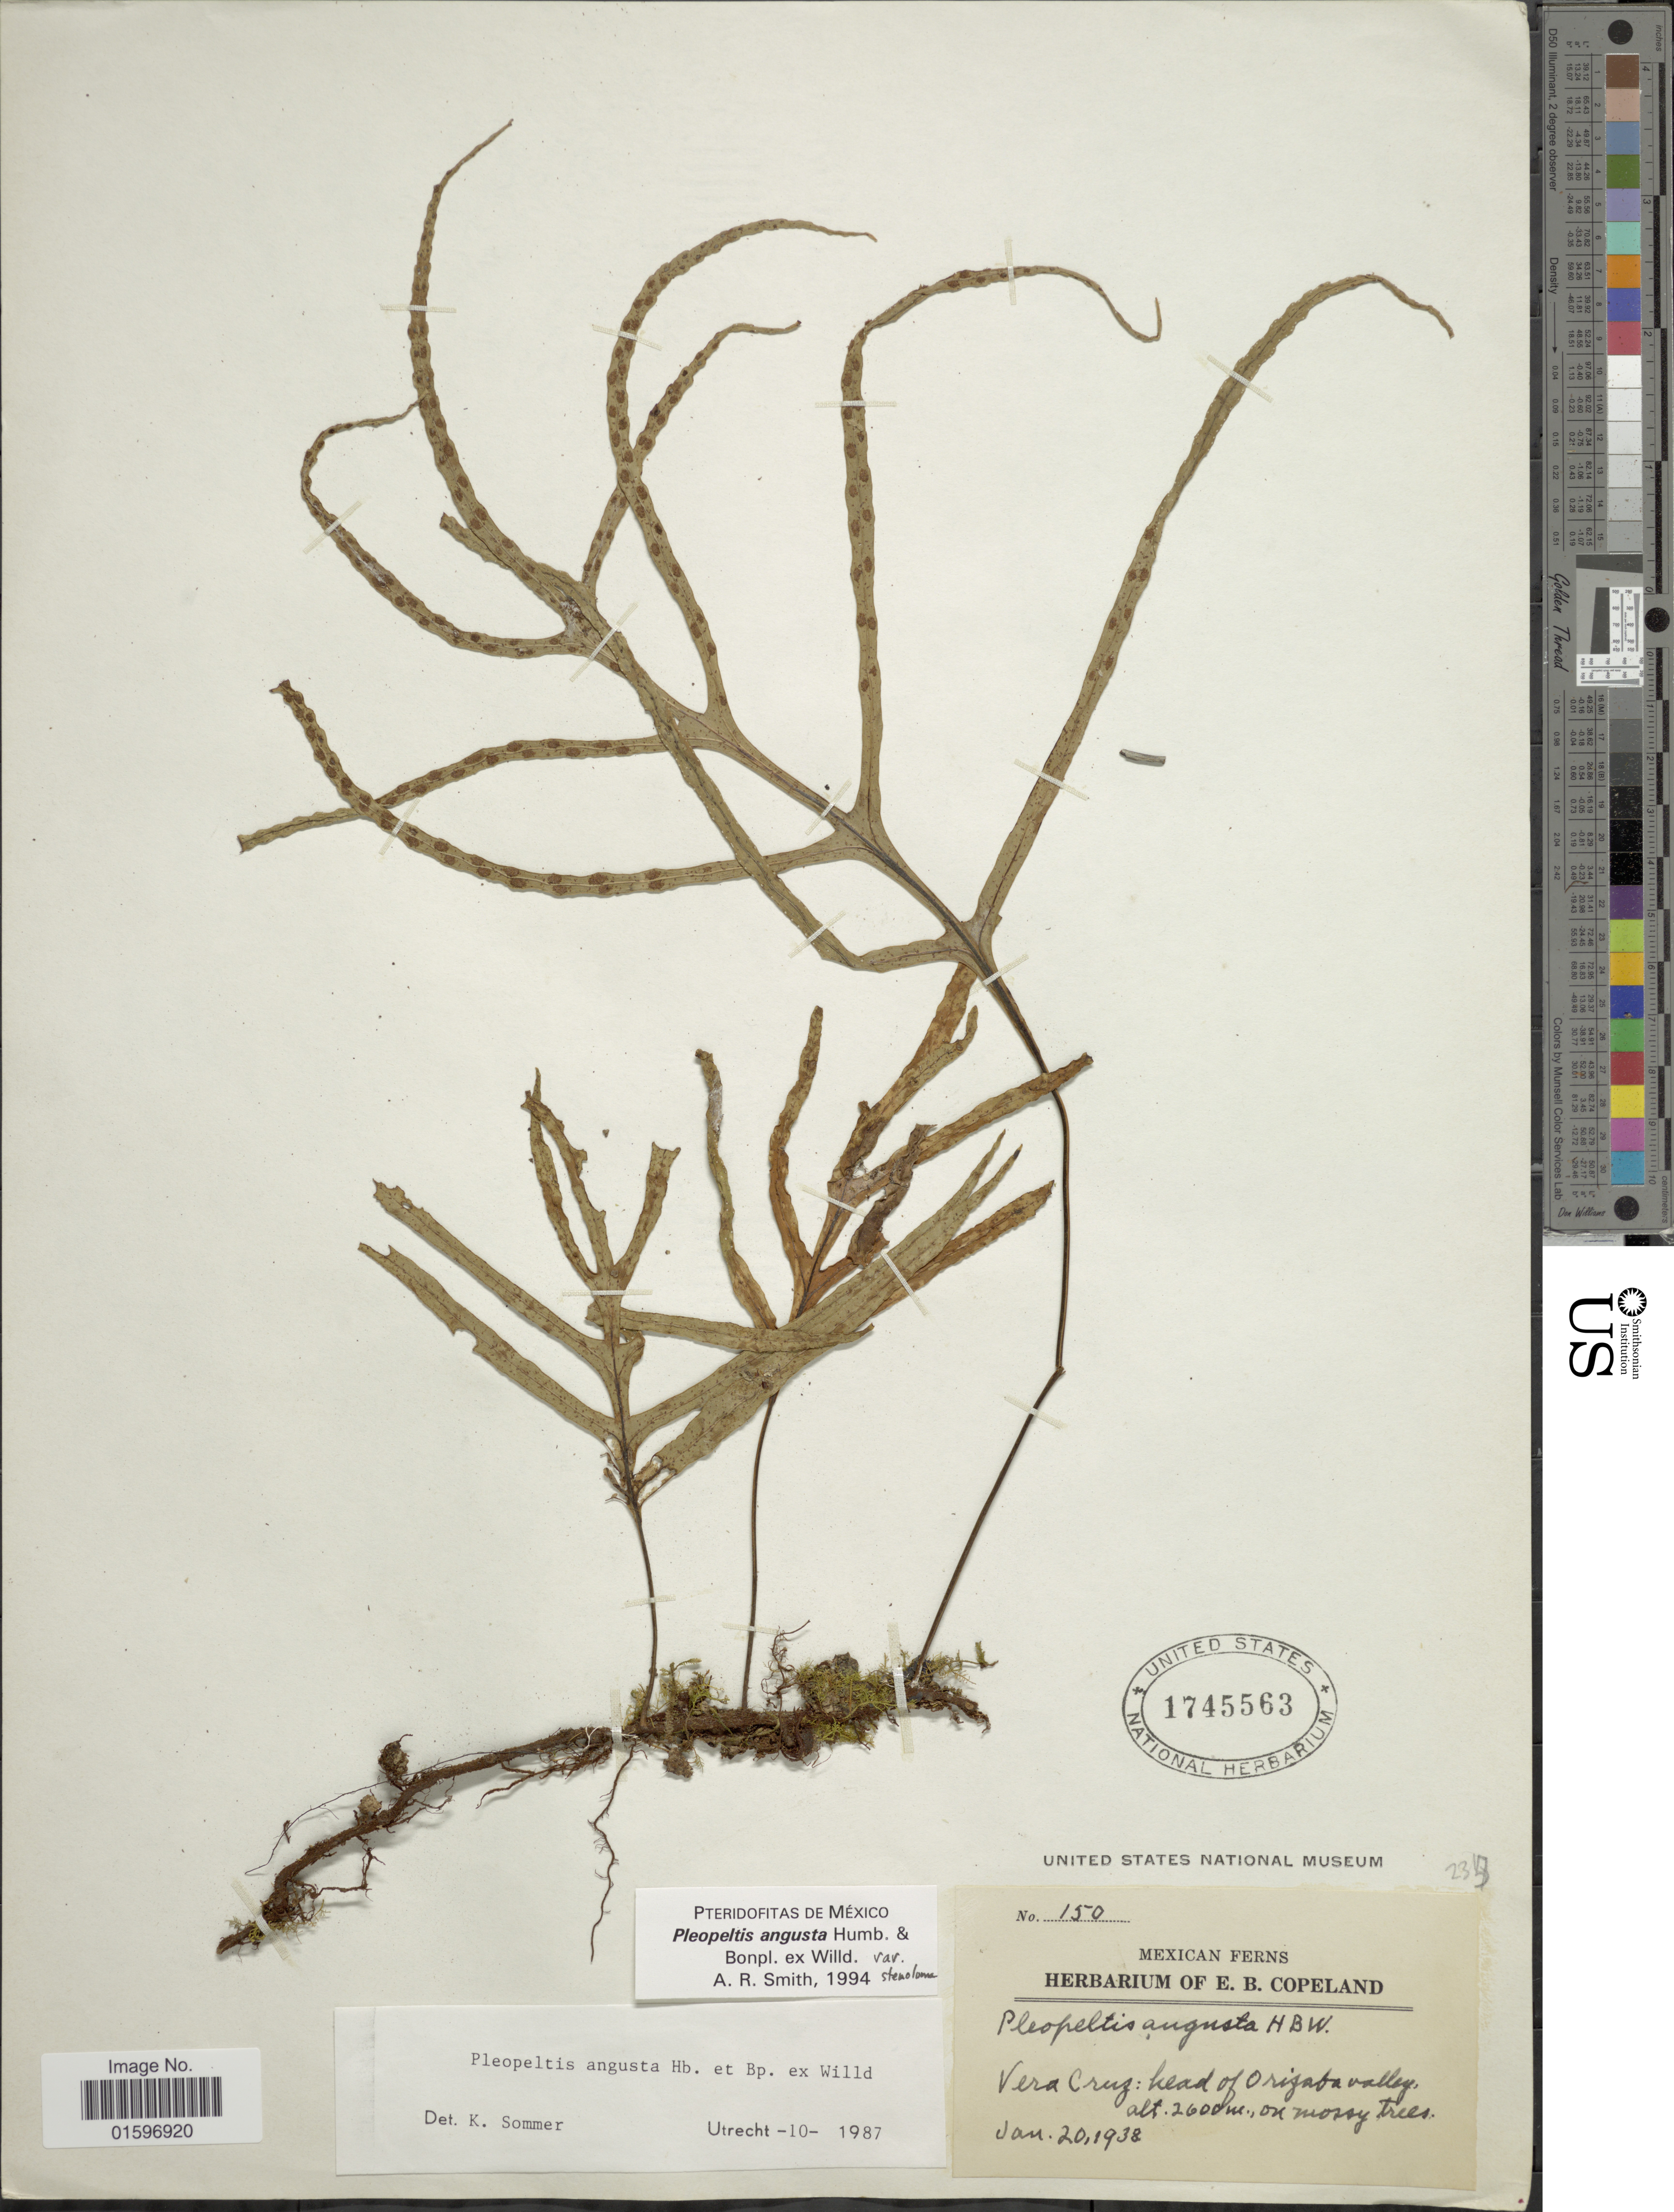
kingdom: Plantae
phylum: Tracheophyta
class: Polypodiopsida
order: Polypodiales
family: Polypodiaceae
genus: Pleopeltis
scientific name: Pleopeltis angusta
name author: Humb. & Bonap. ex Willd.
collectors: ex herb. E. B. Copeland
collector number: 150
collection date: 1938-01-20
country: Mexico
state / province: Veracruz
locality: Vera Cruz: head of Orizaba valley.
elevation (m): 2600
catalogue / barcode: US 1745563